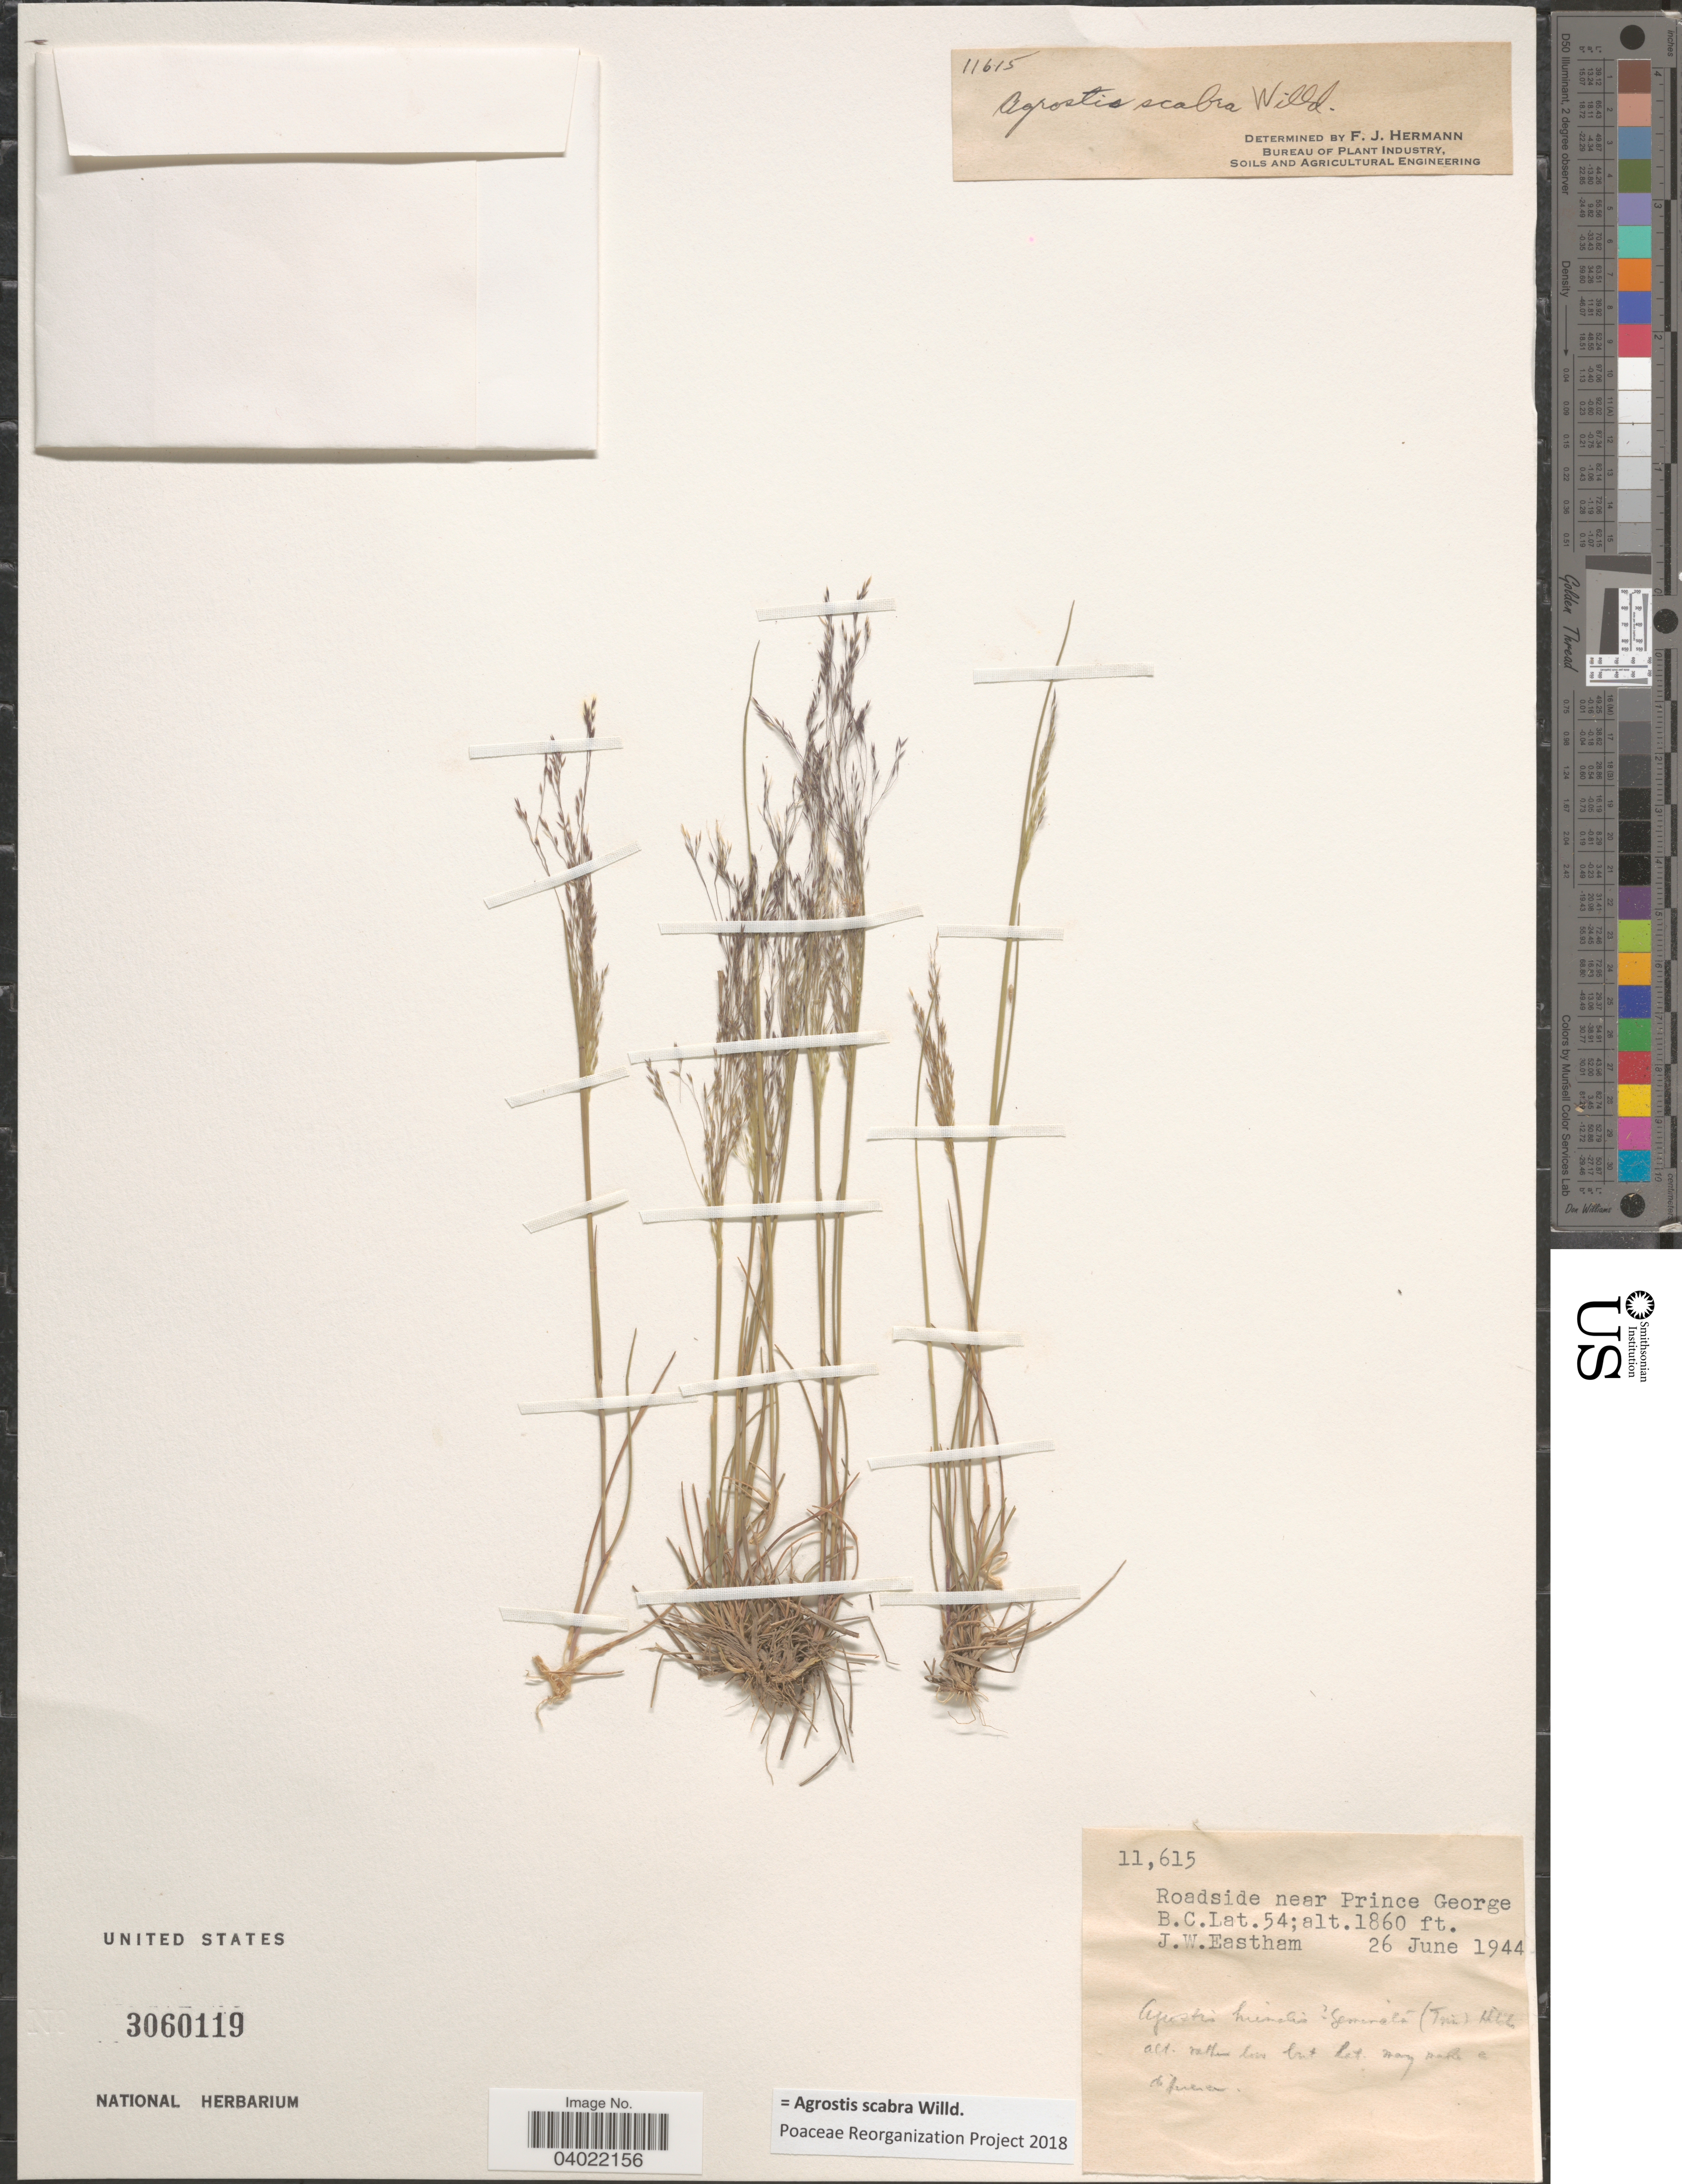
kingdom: Plantae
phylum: Tracheophyta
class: Liliopsida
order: Poales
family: Poaceae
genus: Agrostis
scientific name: Agrostis scabra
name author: Willd.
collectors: J. Eastham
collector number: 11615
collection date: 1944-06-26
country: Canada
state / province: British Columbia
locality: Roadside near Prince George.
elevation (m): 567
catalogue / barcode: US 3060119